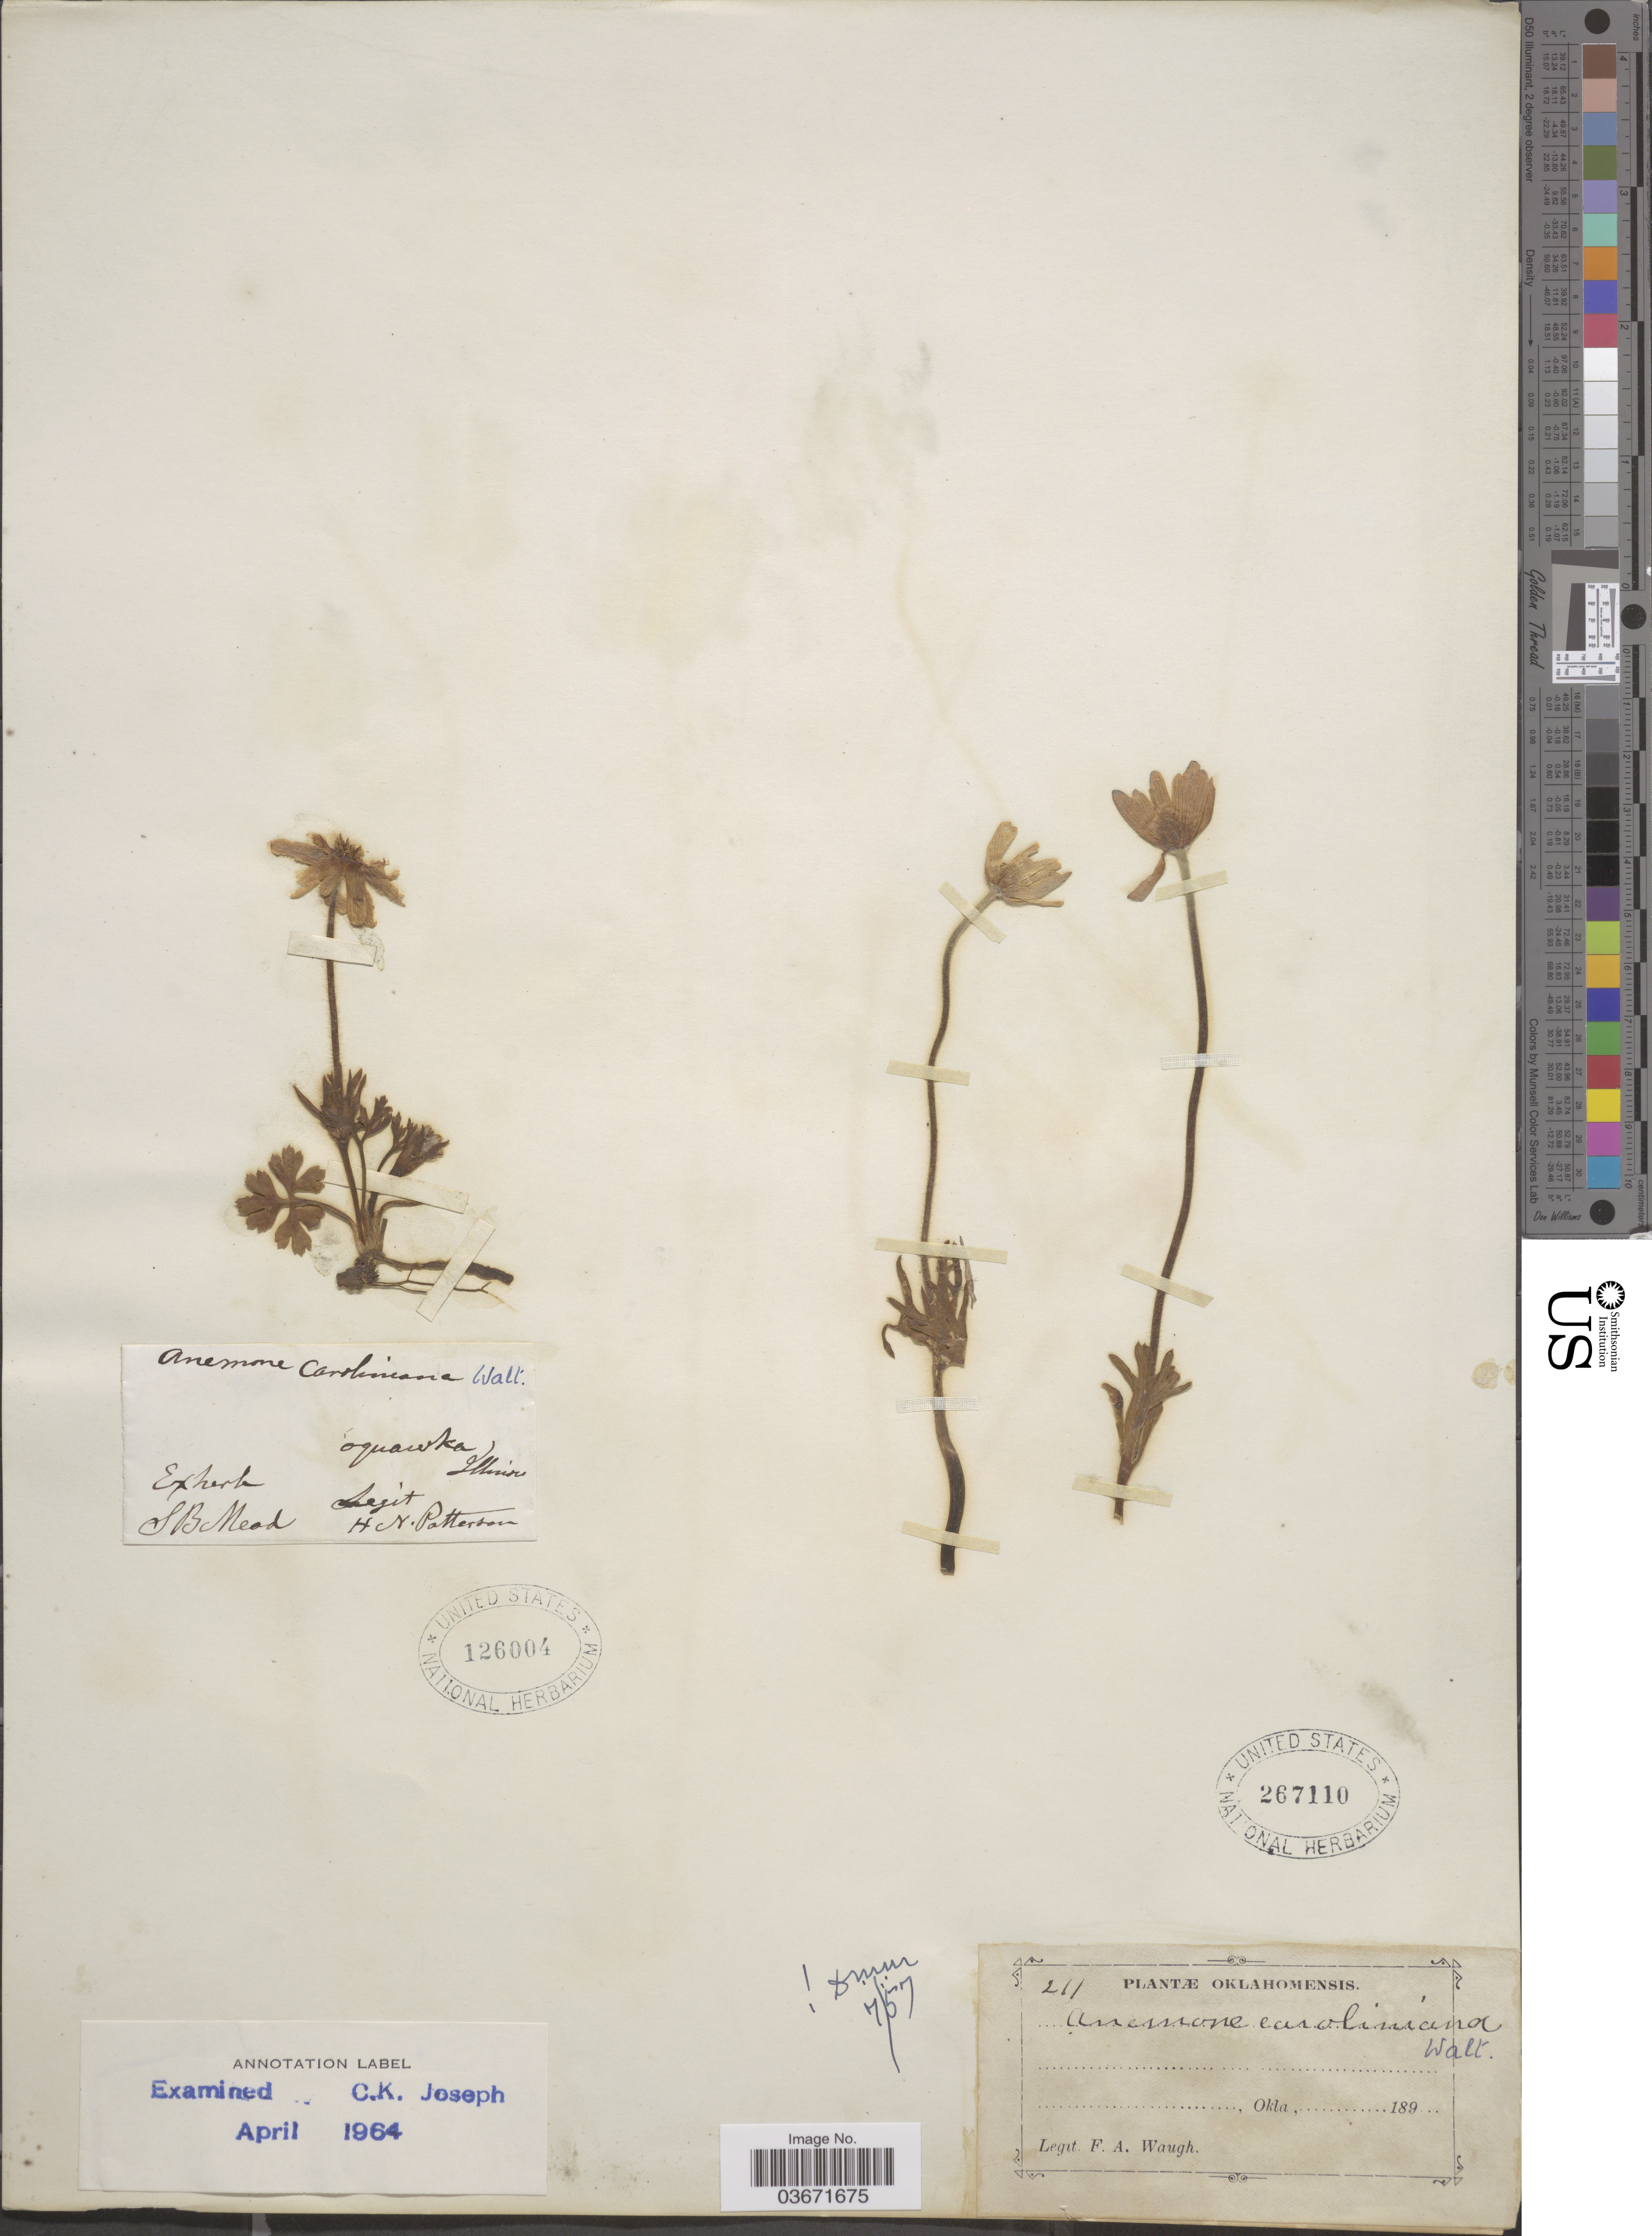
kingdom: Plantae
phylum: Tracheophyta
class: Magnoliopsida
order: Ranunculales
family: Ranunculaceae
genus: Anemone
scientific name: Anemone caroliniana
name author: Walter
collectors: H. N. Patterson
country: United States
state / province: Illinois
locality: Oquawka.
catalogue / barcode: US 126004-2